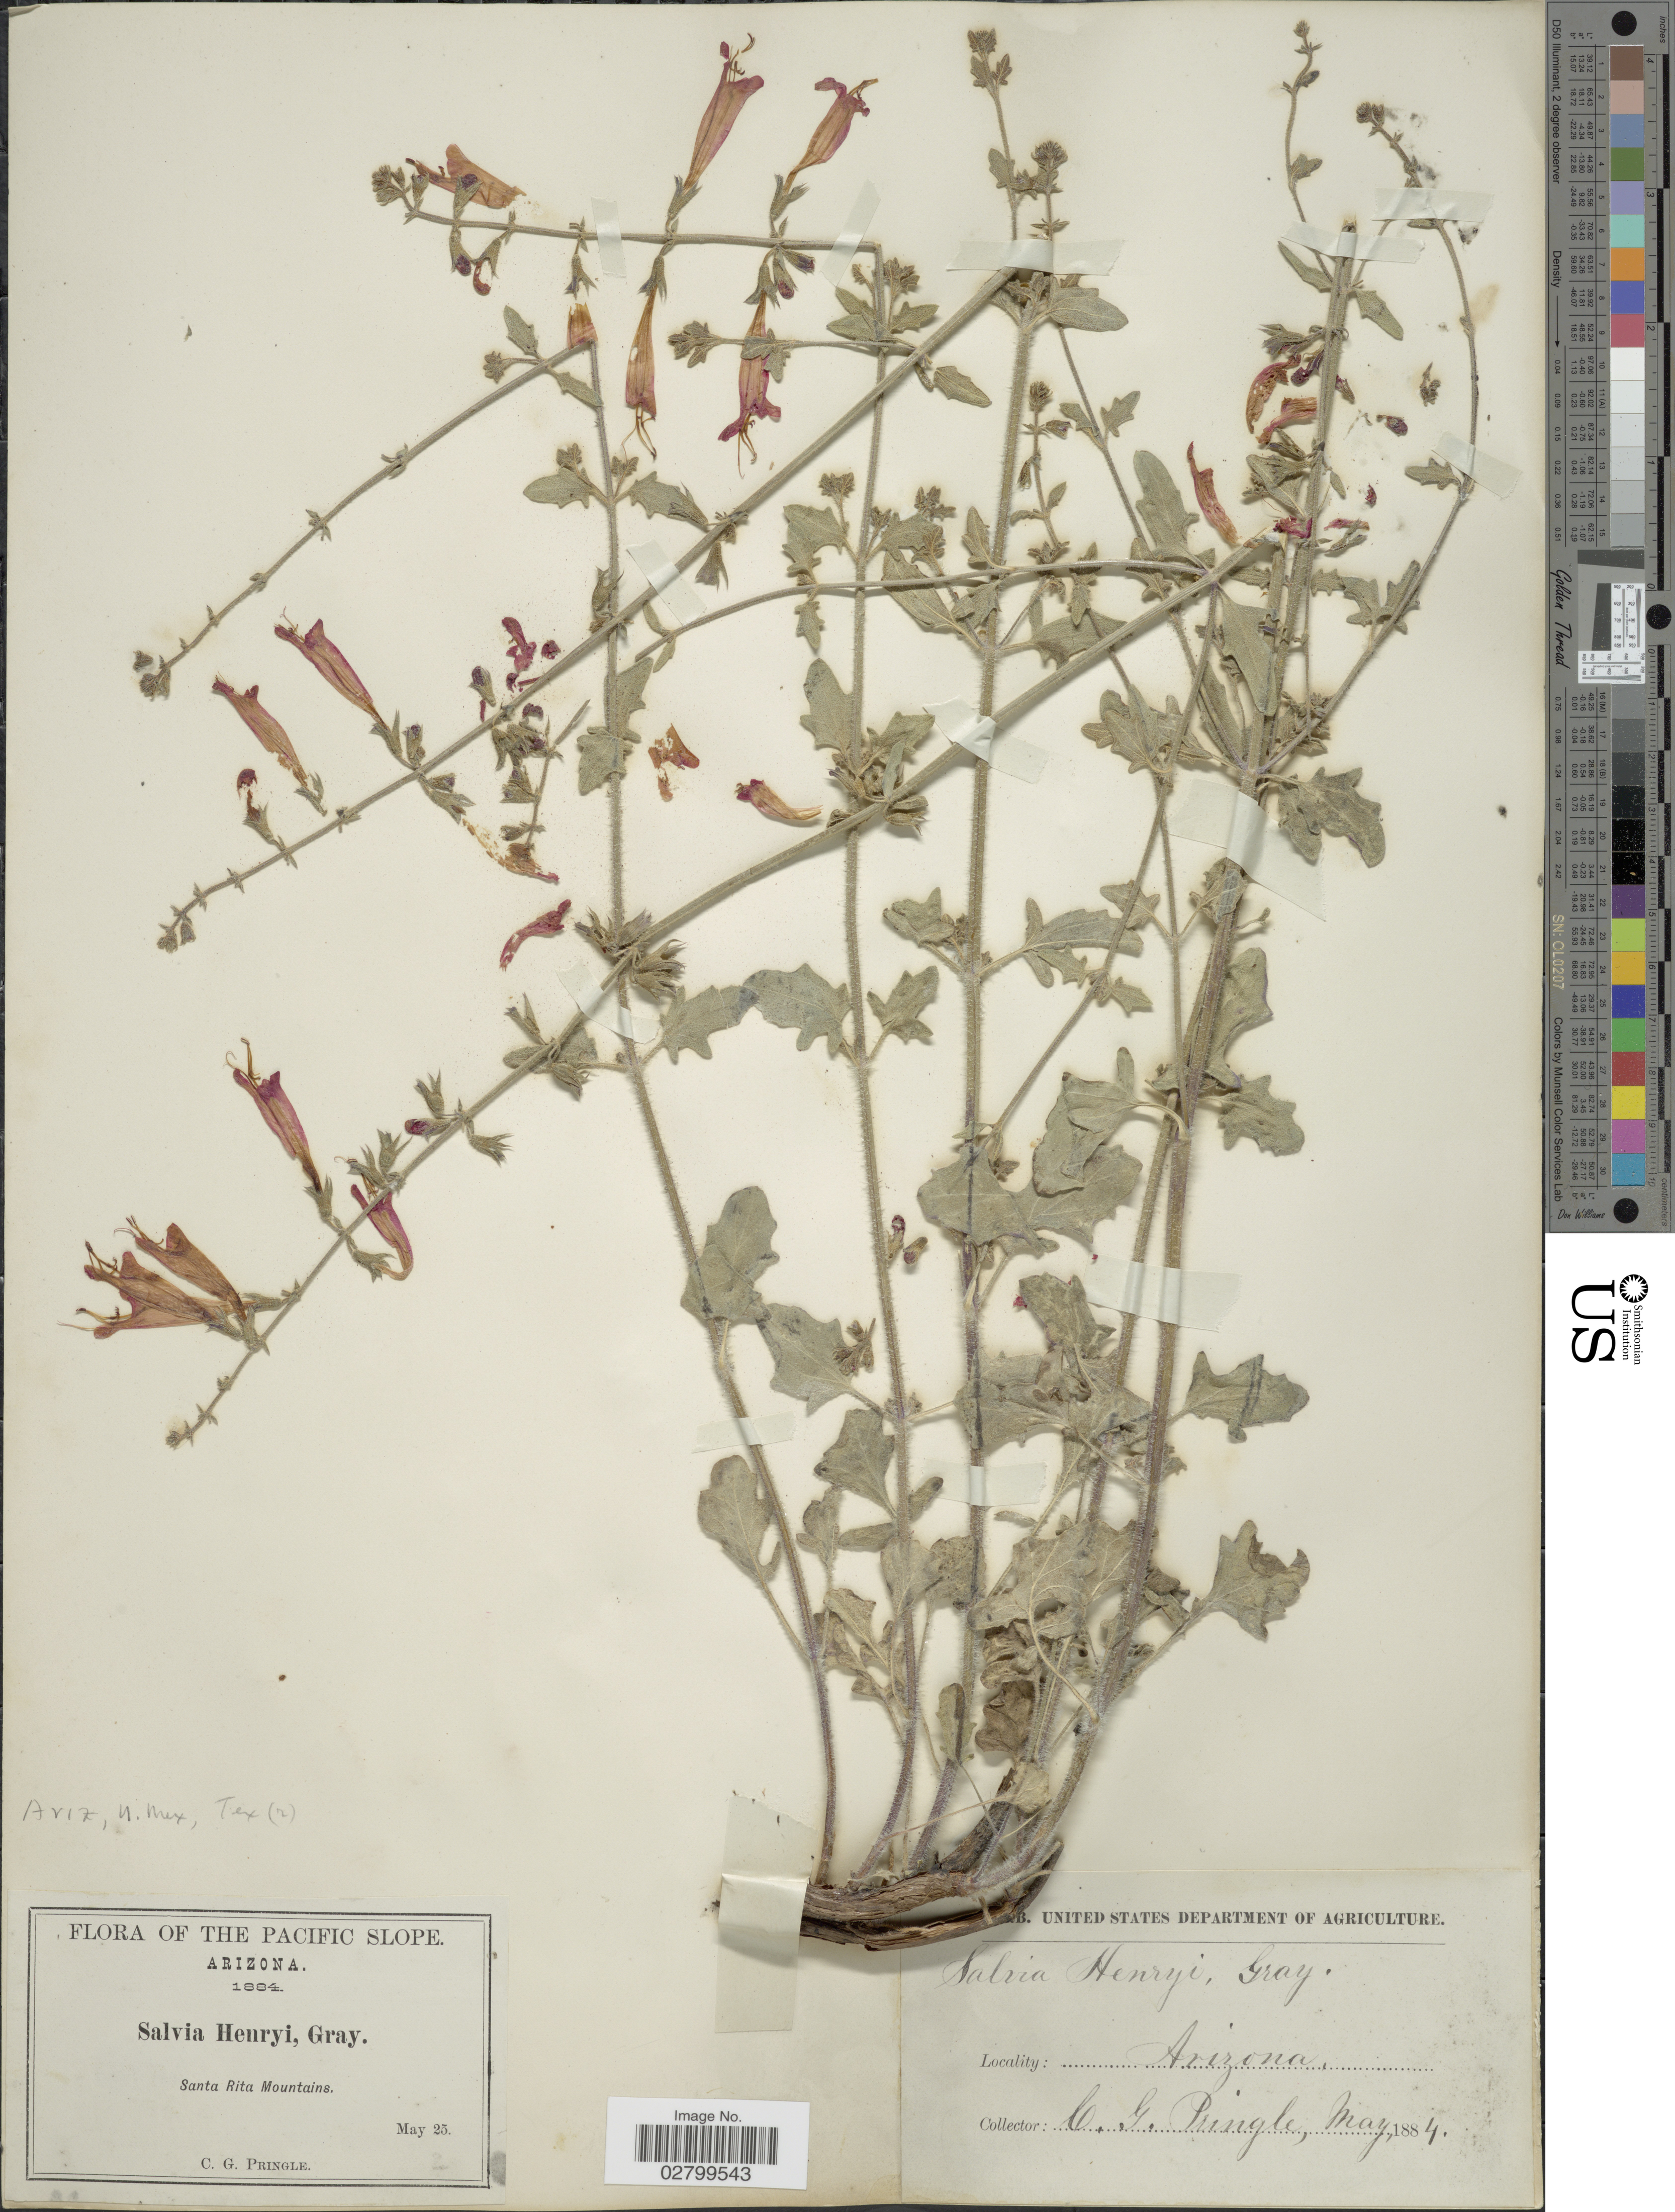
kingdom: Plantae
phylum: Tracheophyta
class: Magnoliopsida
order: Lamiales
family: Lamiaceae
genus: Salvia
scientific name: Salvia henryi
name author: A. Gray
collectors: C. G. Pringle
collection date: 1884-05-25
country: United States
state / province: Arizona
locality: Pacific Slope. Santa Rita Mountains.